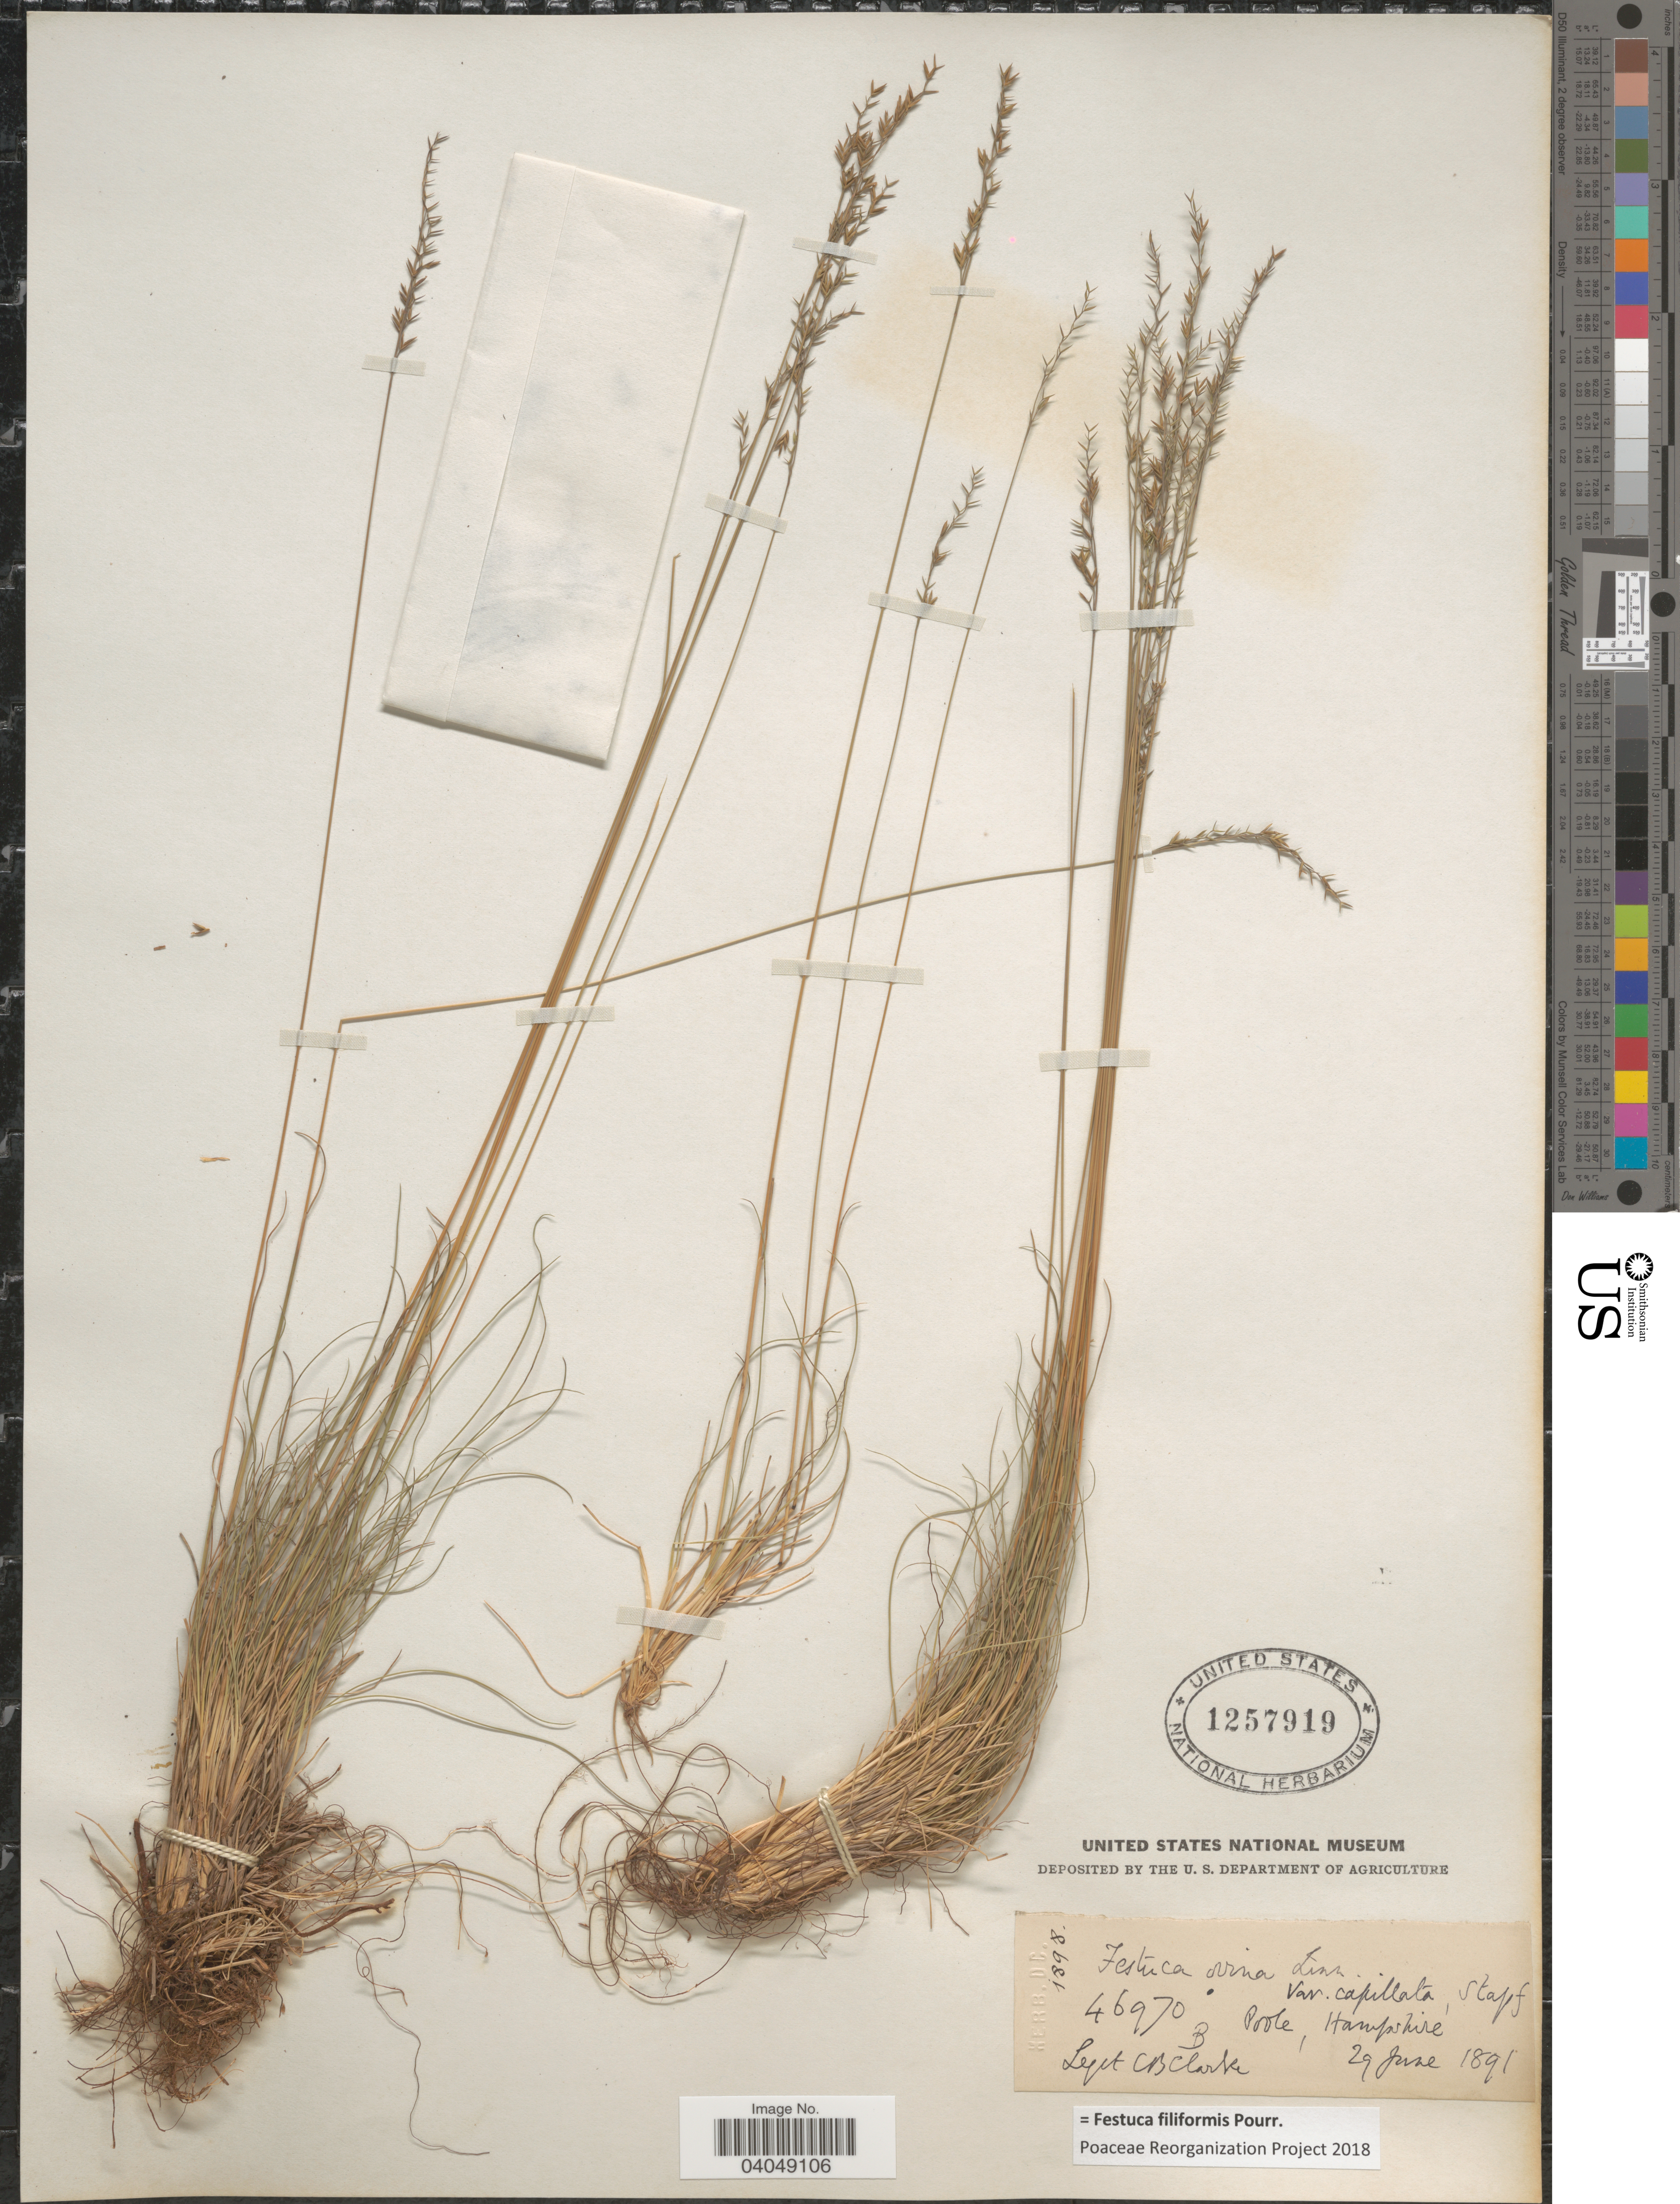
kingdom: Plantae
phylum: Tracheophyta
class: Liliopsida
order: Poales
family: Poaceae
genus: Festuca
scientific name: Festuca filiformis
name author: Pourr.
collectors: C. B. Clarke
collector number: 46970B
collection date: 1891-06-29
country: United Kingdom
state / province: England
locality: Poole, Hampshire.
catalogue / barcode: US 1257919